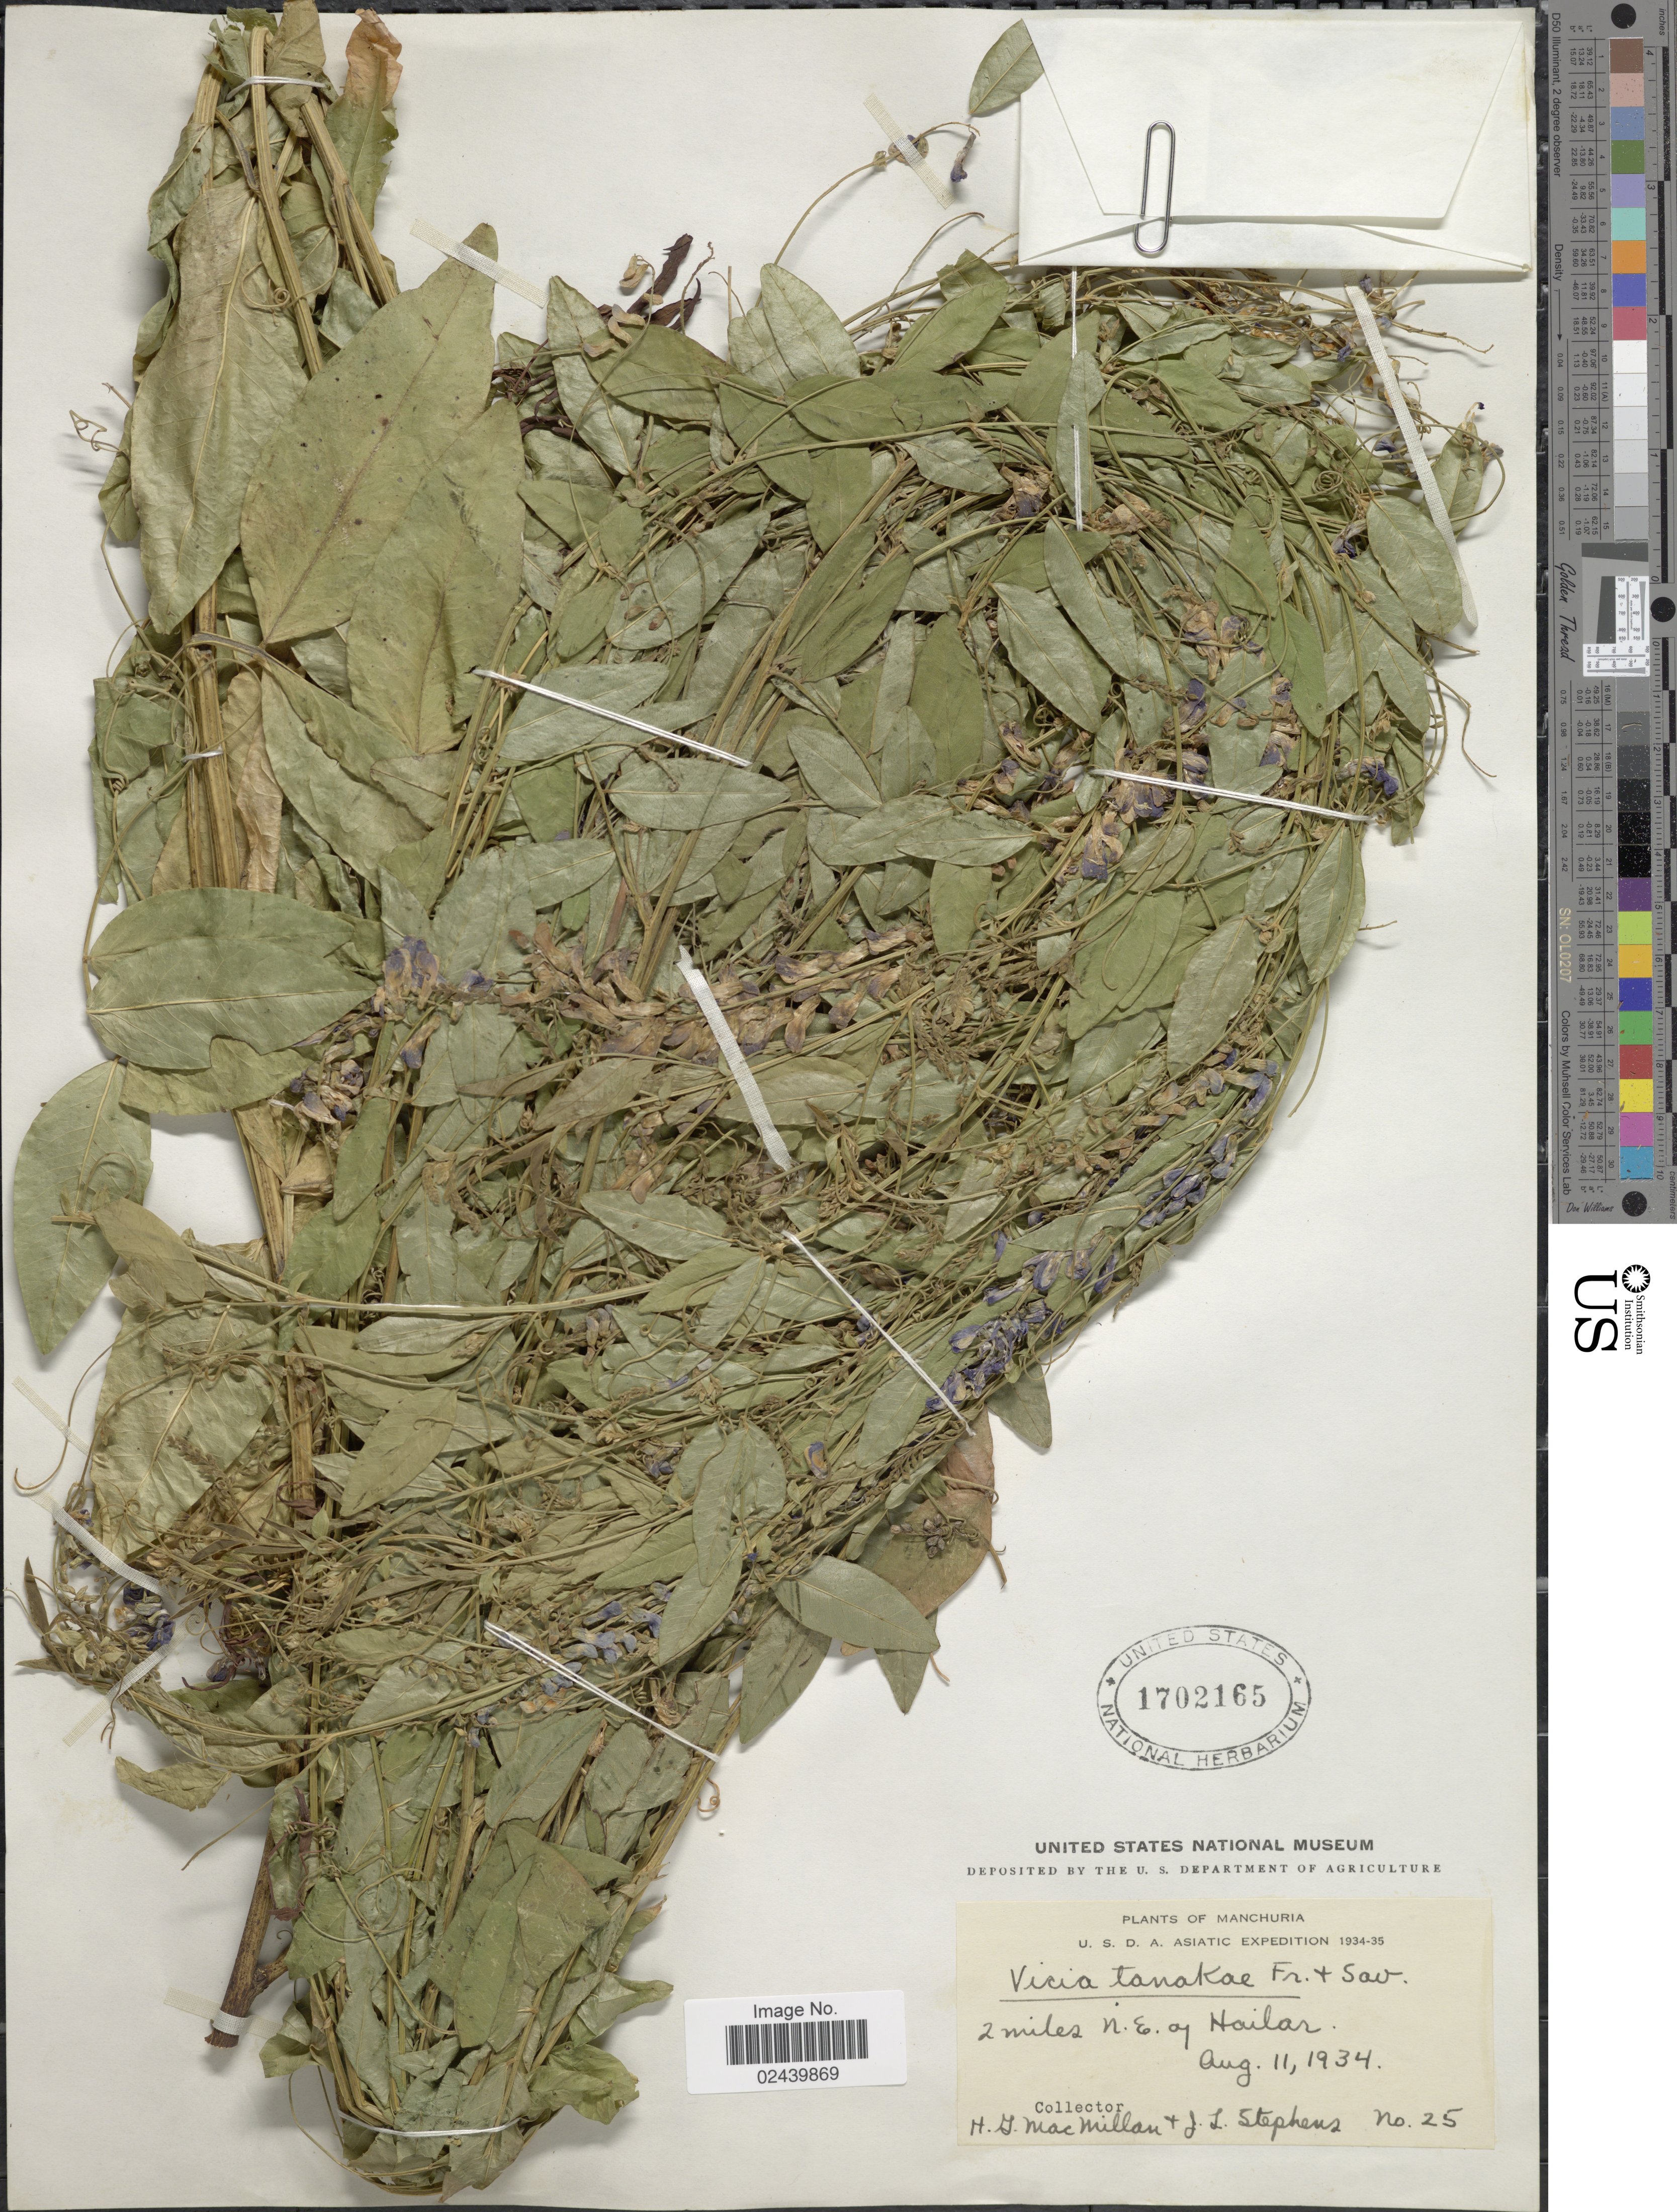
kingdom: Plantae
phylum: Tracheophyta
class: Magnoliopsida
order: Fabales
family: Fabaceae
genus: Vicia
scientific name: Vicia tanakae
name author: Franch. & Sav.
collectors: H. MacMillan & J. Stephens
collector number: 25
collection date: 1934-08-11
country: China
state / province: Nei Monggol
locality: Manchuria. 2 miles N.E. of Hailar.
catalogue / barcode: US 1702165